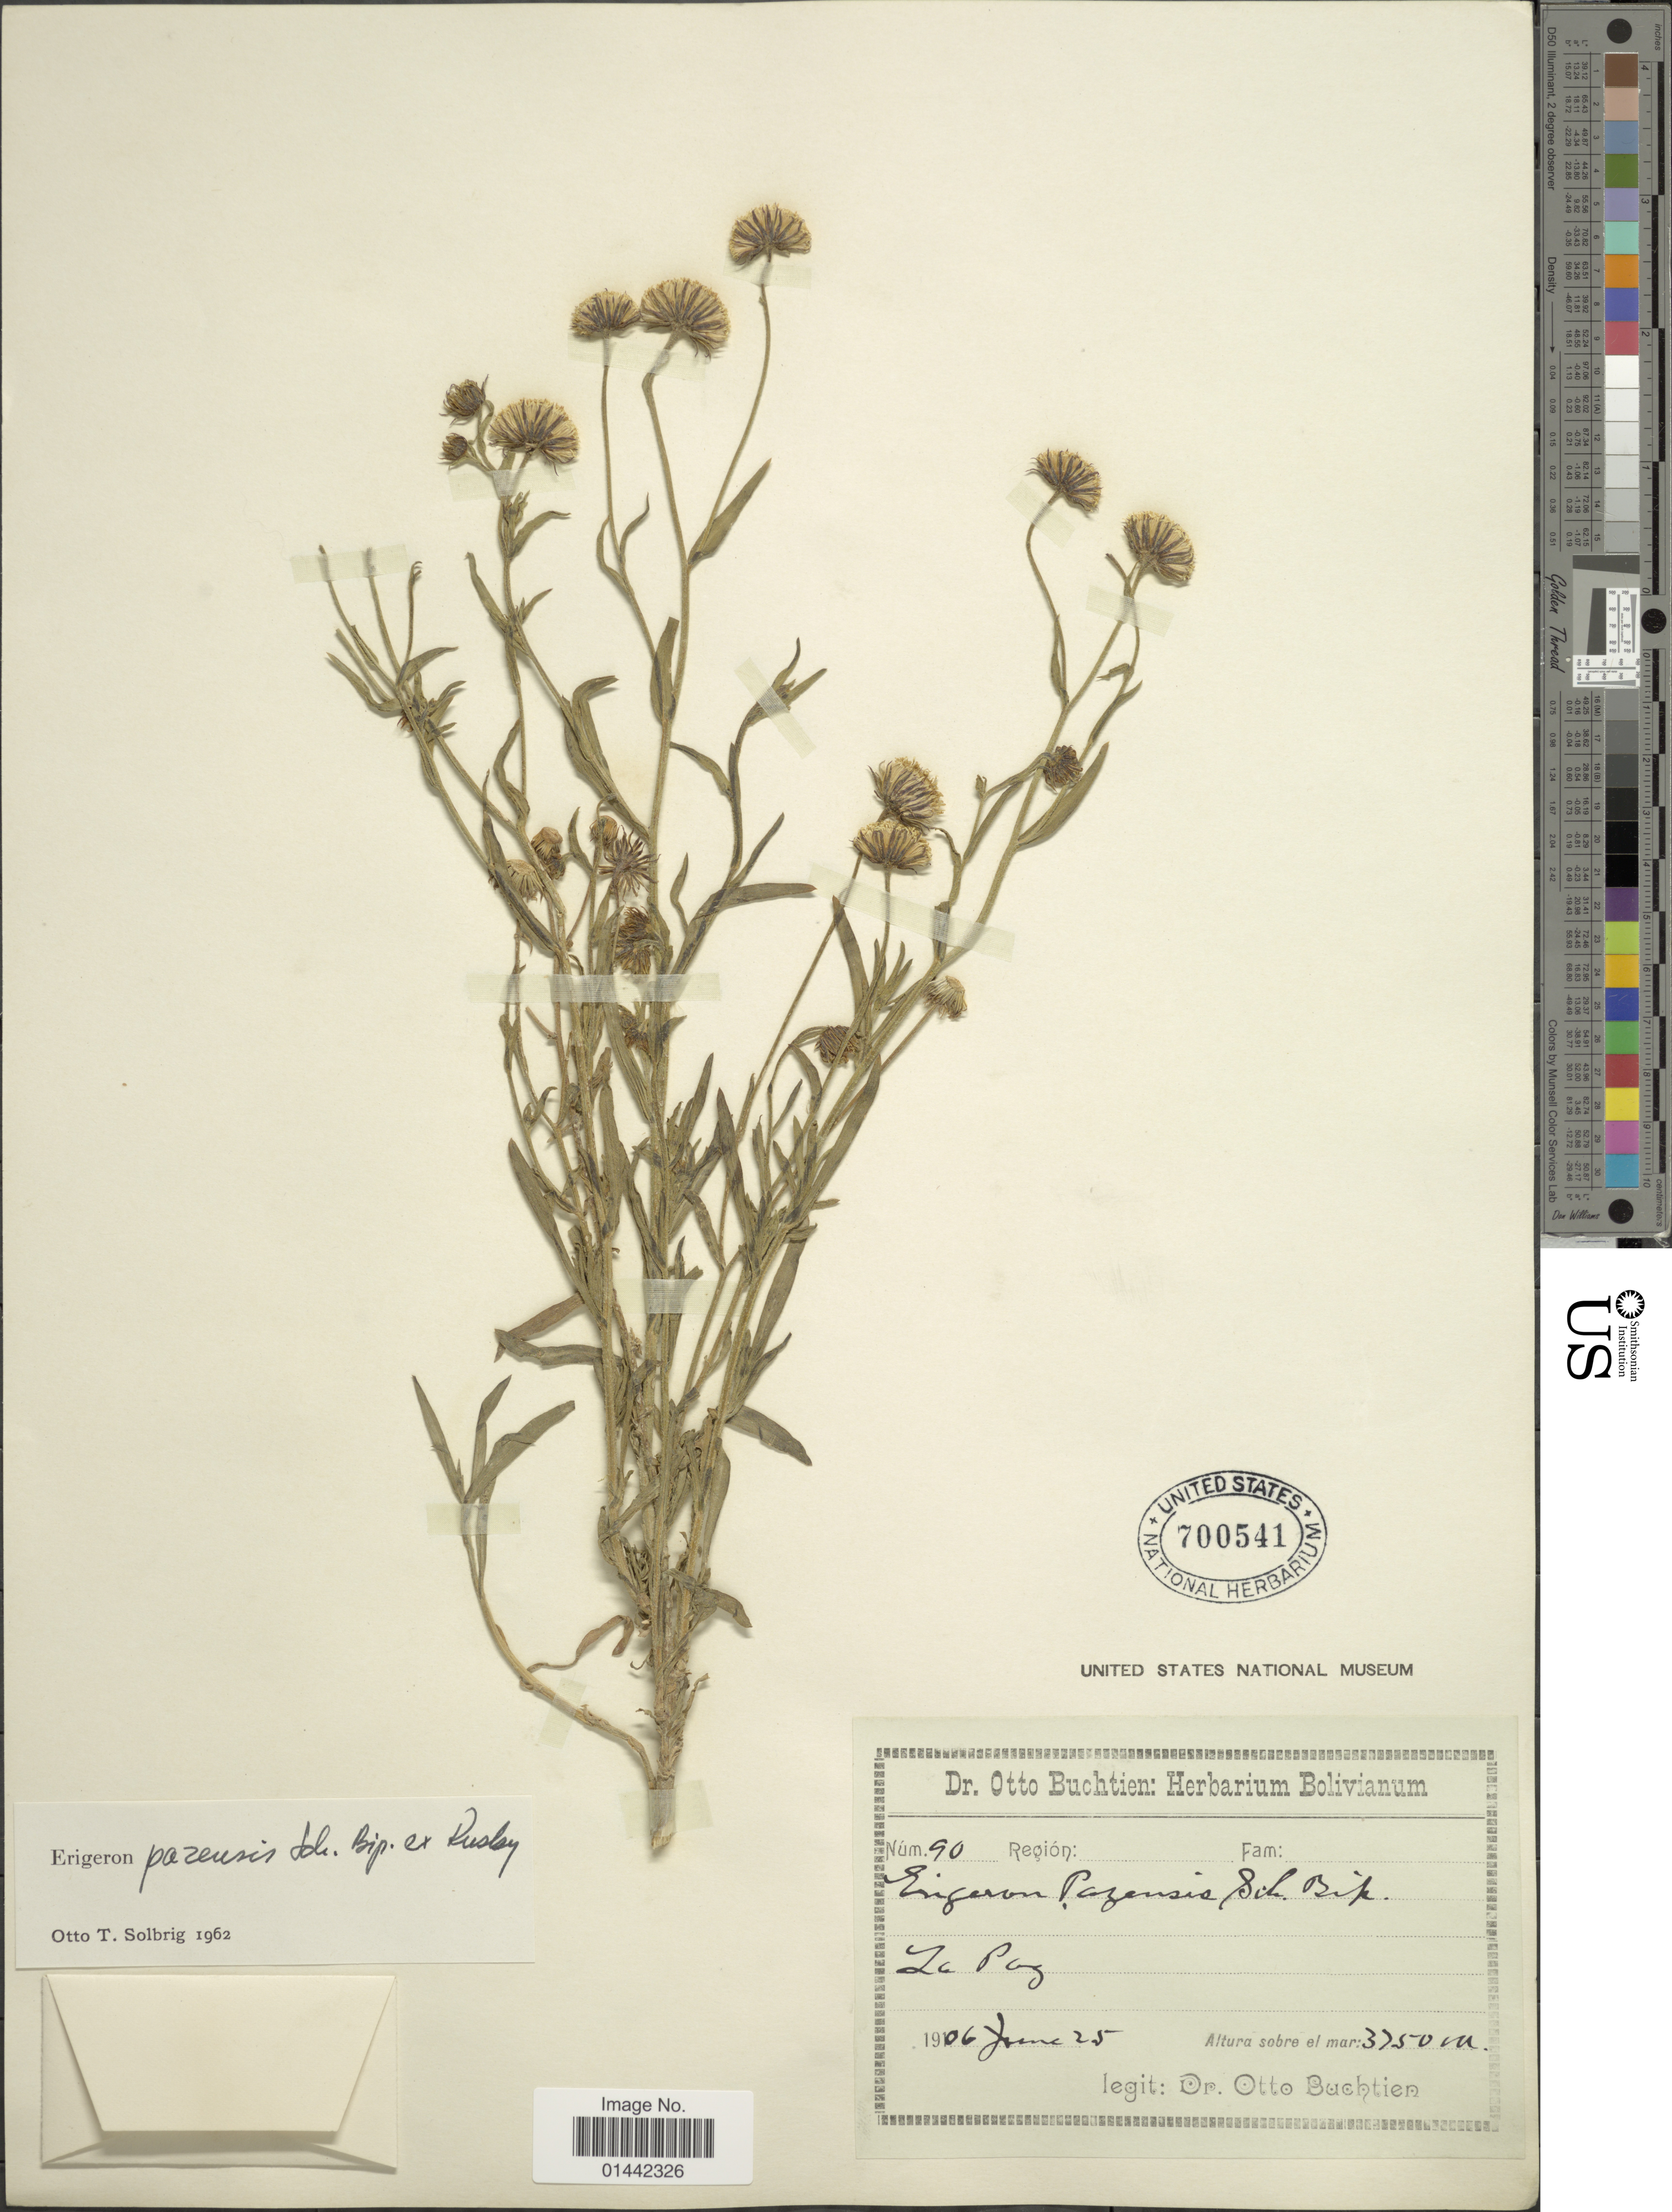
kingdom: Plantae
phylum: Tracheophyta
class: Magnoliopsida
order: Asterales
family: Asteraceae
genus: Erigeron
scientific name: Erigeron pazensis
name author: Sch. Bip. ex Rusby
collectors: O. Buchtien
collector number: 90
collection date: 1906-06-25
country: Bolivia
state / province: La Paz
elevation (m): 3750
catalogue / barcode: US 700541